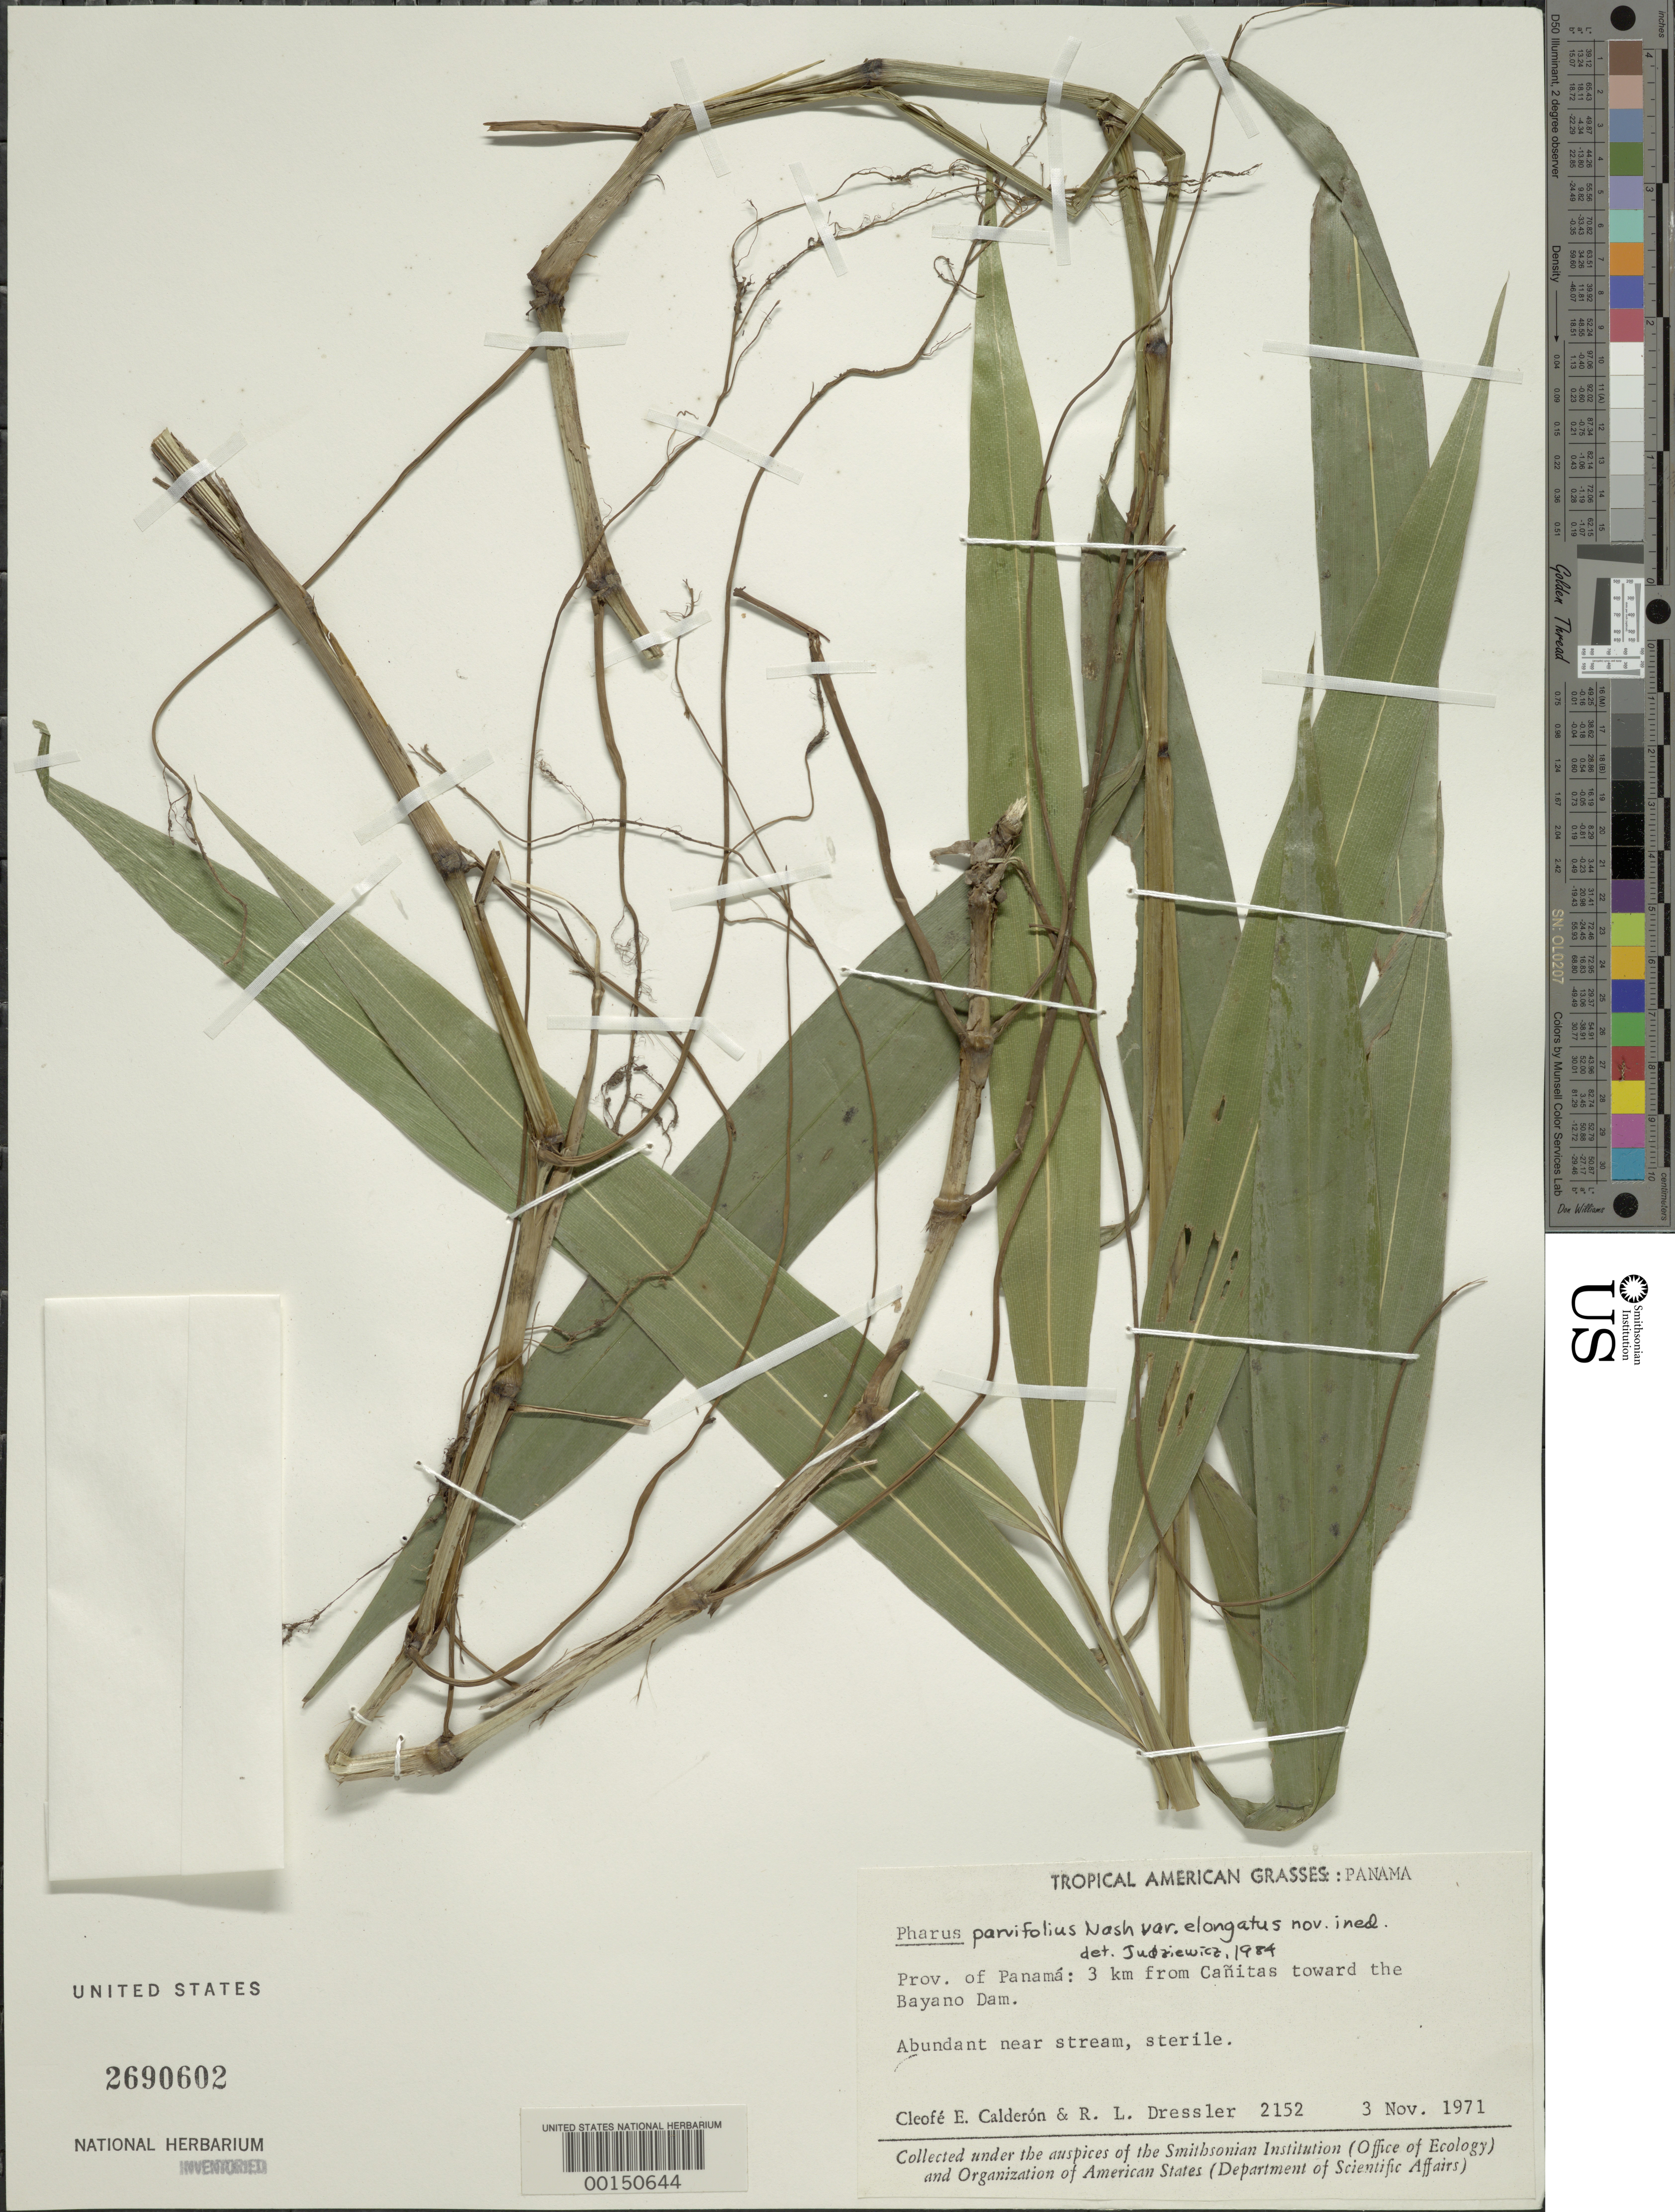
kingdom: Plantae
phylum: Tracheophyta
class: Liliopsida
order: Poales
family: Poaceae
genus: Pharus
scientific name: Pharus parvifolius subsp. elongatus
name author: Judz.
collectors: C. E. Calderón & R. Dressler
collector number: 2152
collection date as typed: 03 Nov 1971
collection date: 1971-11-03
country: Panama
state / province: Panamá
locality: Canitas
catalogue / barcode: US 2690602